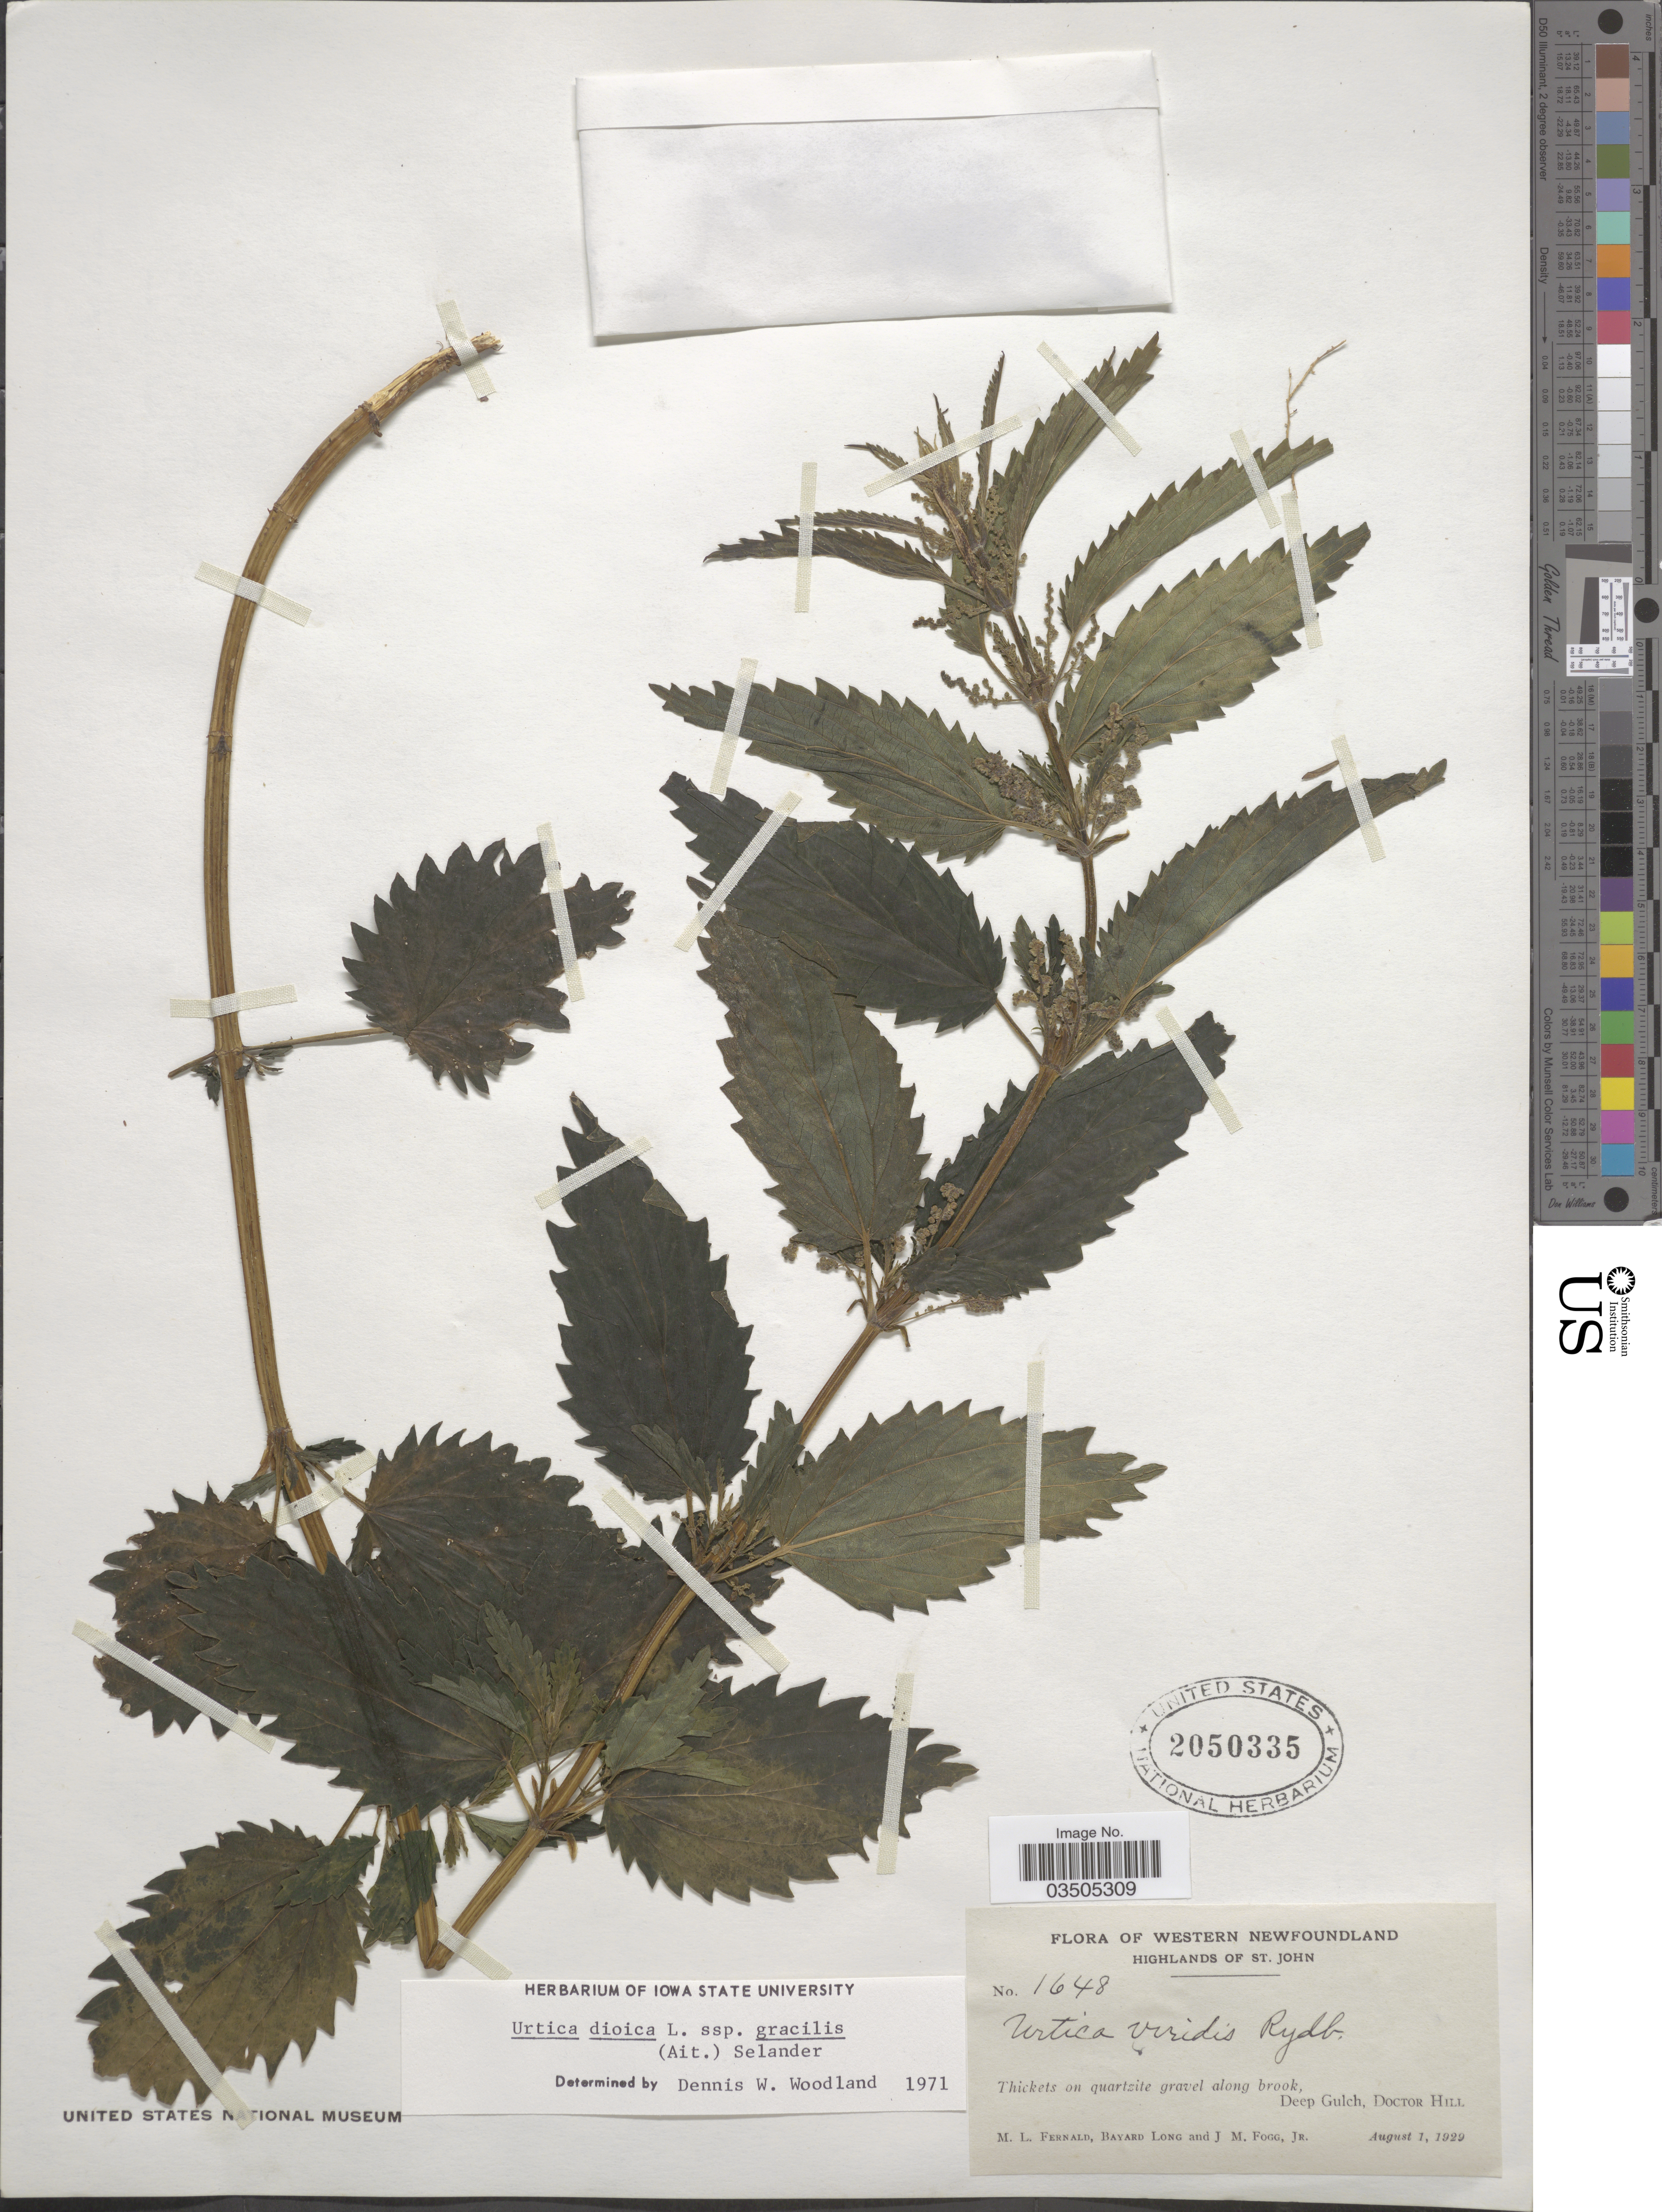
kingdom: Plantae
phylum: Tracheophyta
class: Magnoliopsida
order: Rosales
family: Urticaceae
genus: Urtica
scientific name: Urtica dioica subsp. gracilis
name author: L.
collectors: M. L. Fernald, B. Long & J. Fogg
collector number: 1648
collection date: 1929-08-01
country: Canada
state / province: Newfoundland and Labrador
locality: Western Newfoundland. Highlands of St. John. Deep Gulch, Doctor Hill.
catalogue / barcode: US 2050335